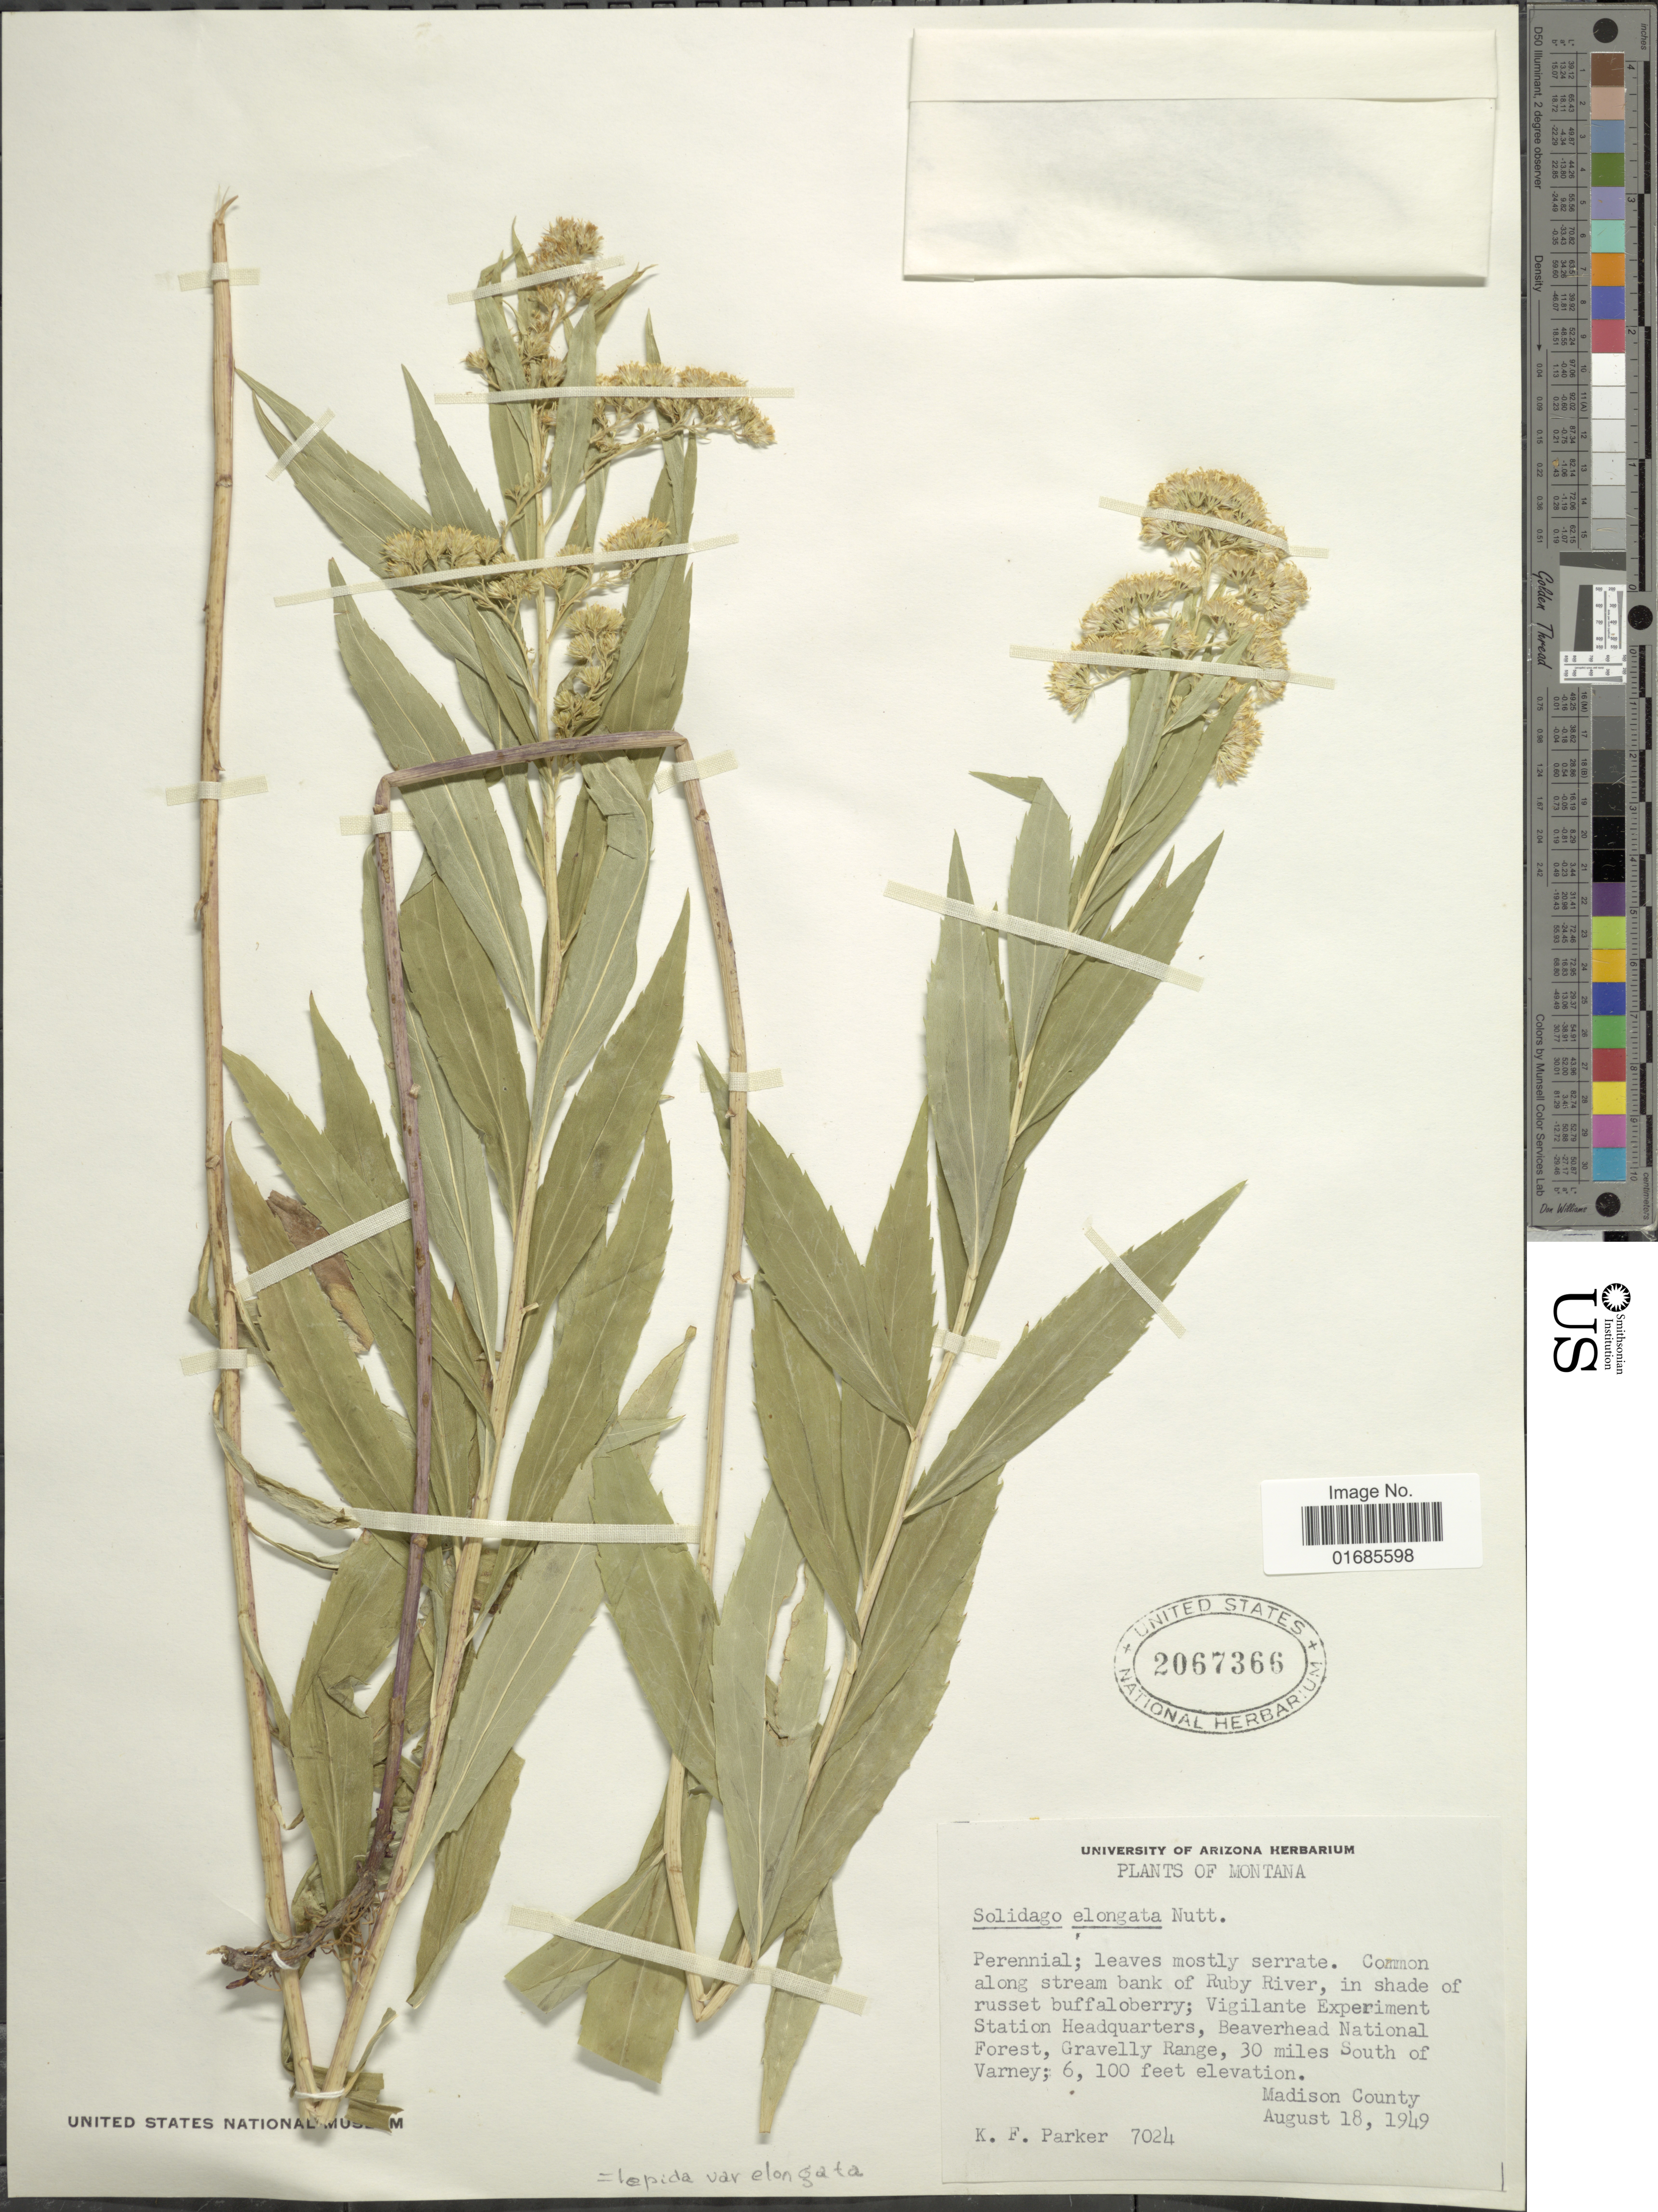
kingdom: Plantae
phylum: Tracheophyta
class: Magnoliopsida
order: Asterales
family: Asteraceae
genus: Solidago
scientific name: Solidago canadensis var. salebrosa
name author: (Piper) M.E. Jones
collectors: K. F. Parker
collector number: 7024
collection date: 1949-08-18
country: United States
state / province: Montana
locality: Perennial, along stream bank of Ruby River, Vigilante Experiment Station Headquarters, Beaverhead national Forest, Gravelly Range, 30 miles South of Varney, Madison County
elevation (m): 1859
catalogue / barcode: US 2067366